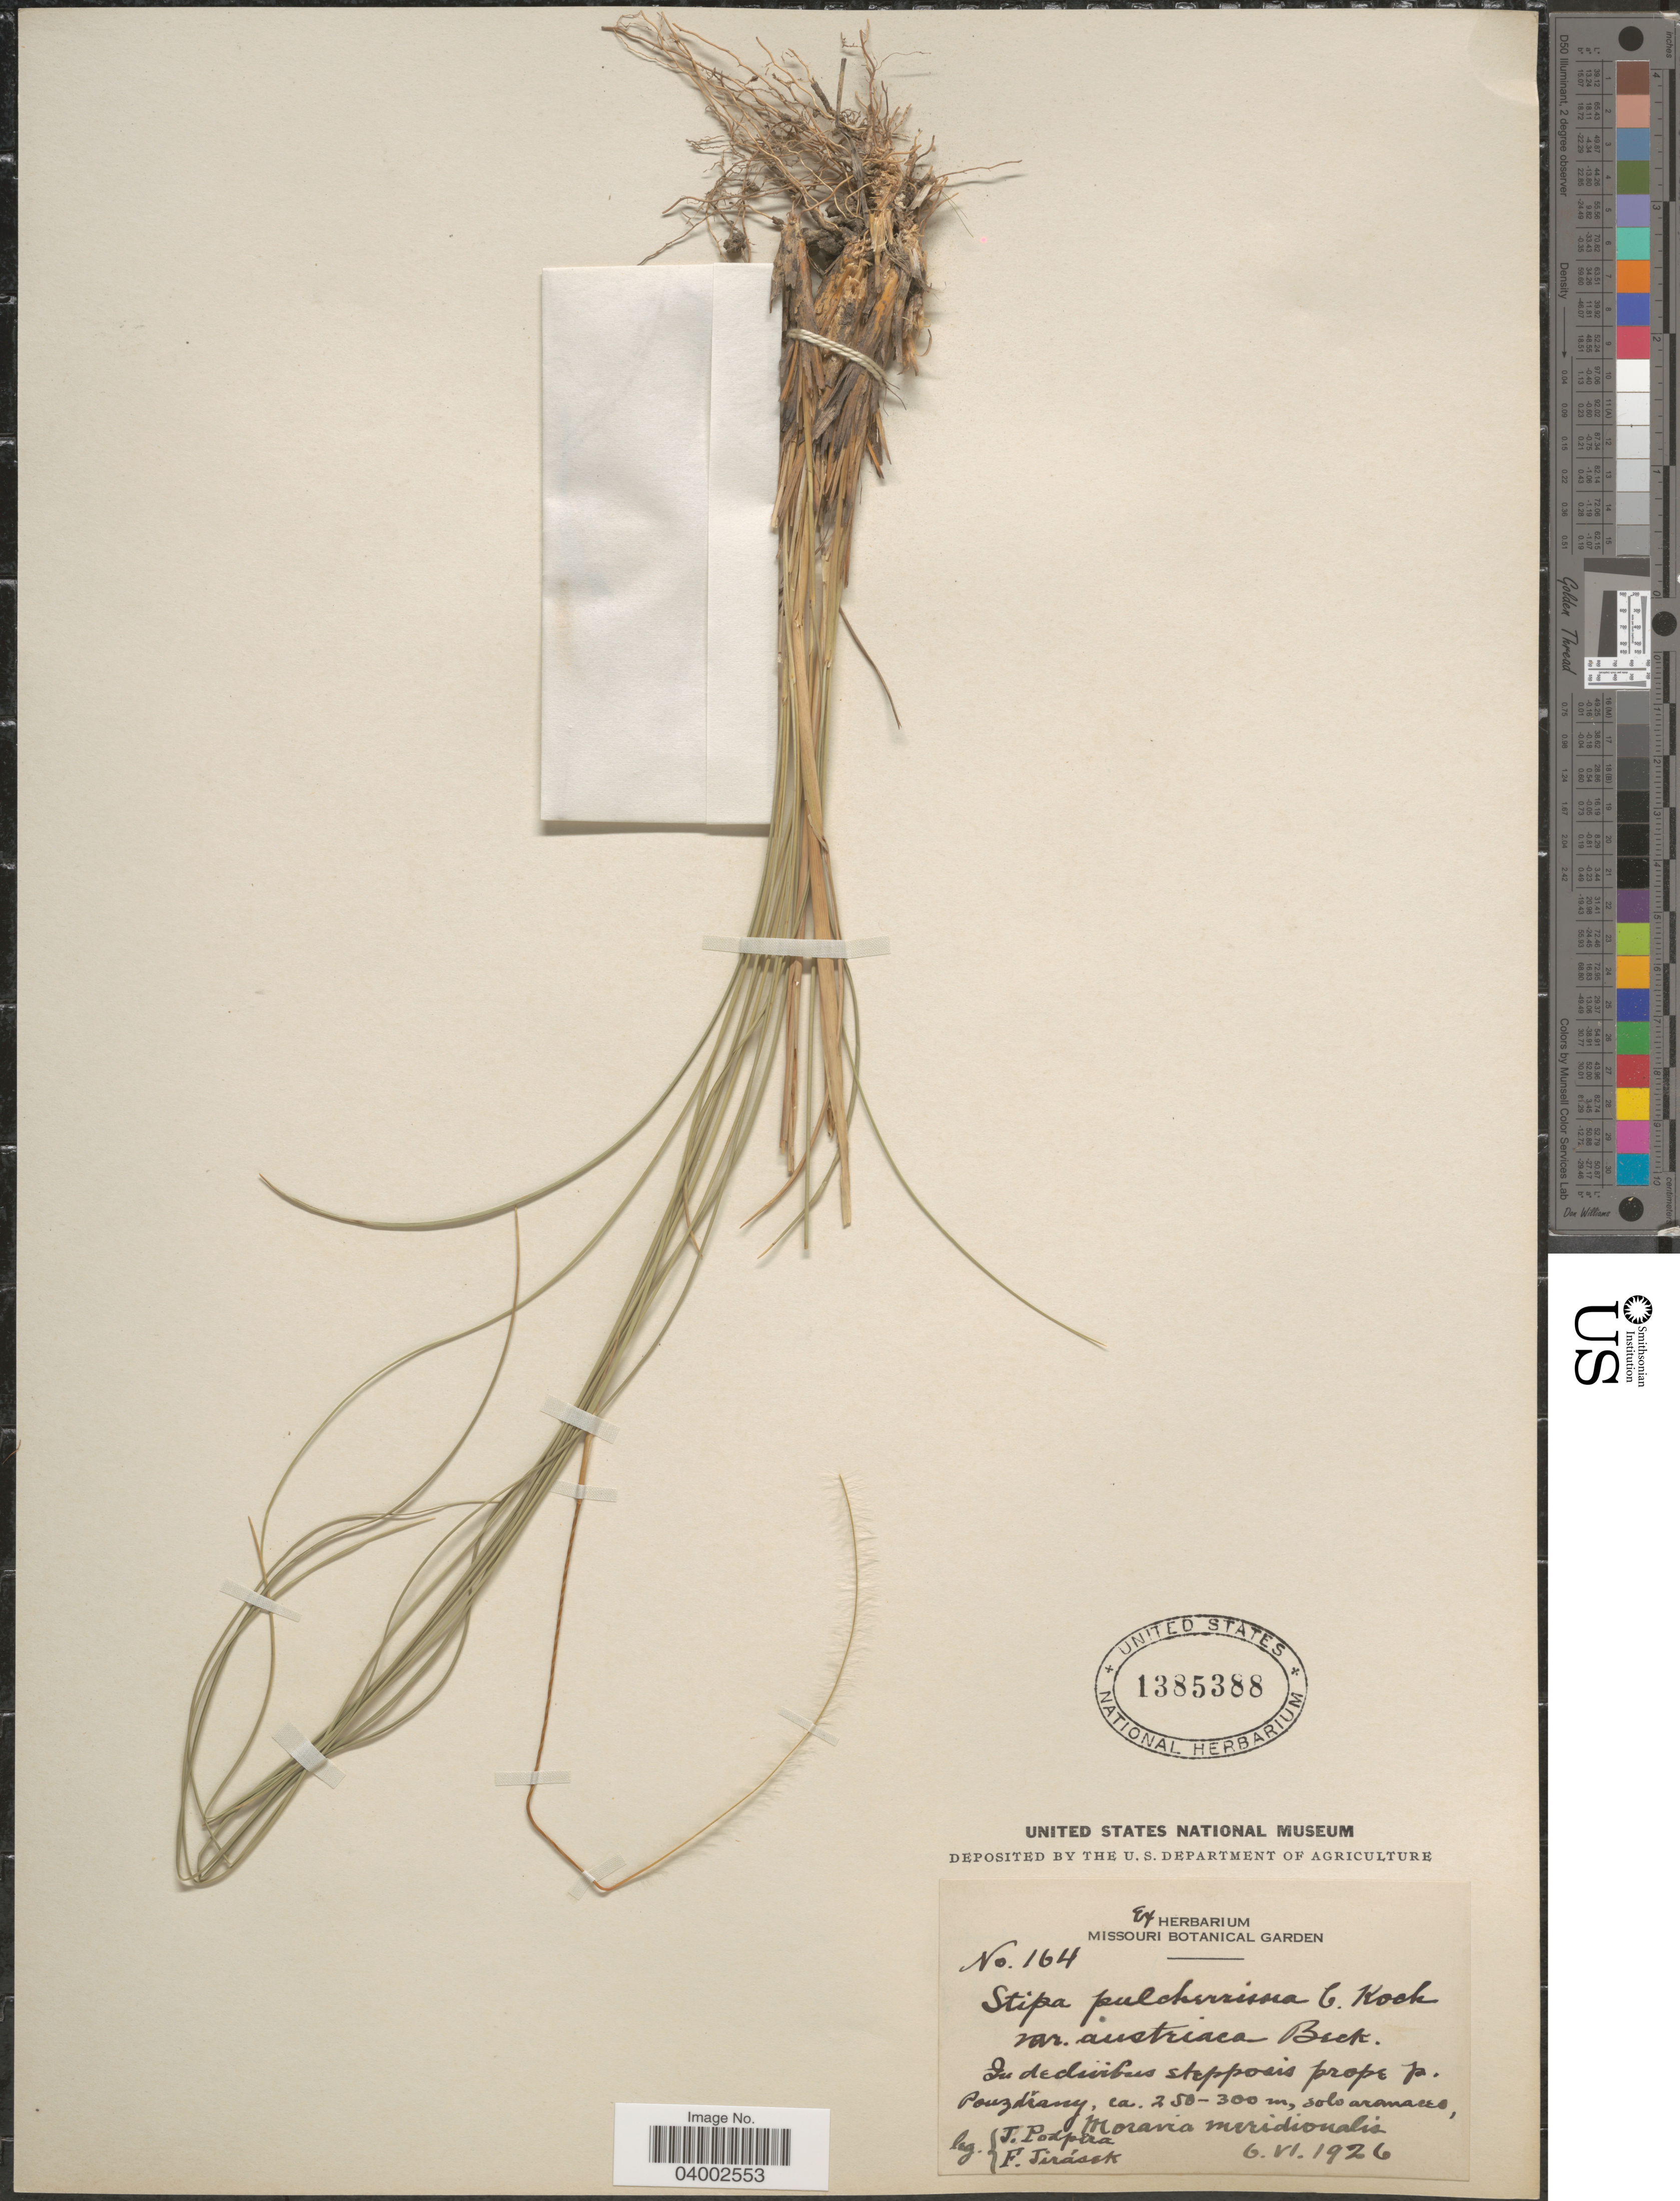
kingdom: Plantae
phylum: Tracheophyta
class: Liliopsida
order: Poales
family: Poaceae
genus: Stipa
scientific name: Stipa pulcherrima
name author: K. Koch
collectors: J. Podpera & F. Jirasek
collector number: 164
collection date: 1926-06-06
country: Czechia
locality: In declivibus stepposis prope p. Pouzdiany [interpreted]. Moravia Meridionalis.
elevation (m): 250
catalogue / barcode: US 1385388